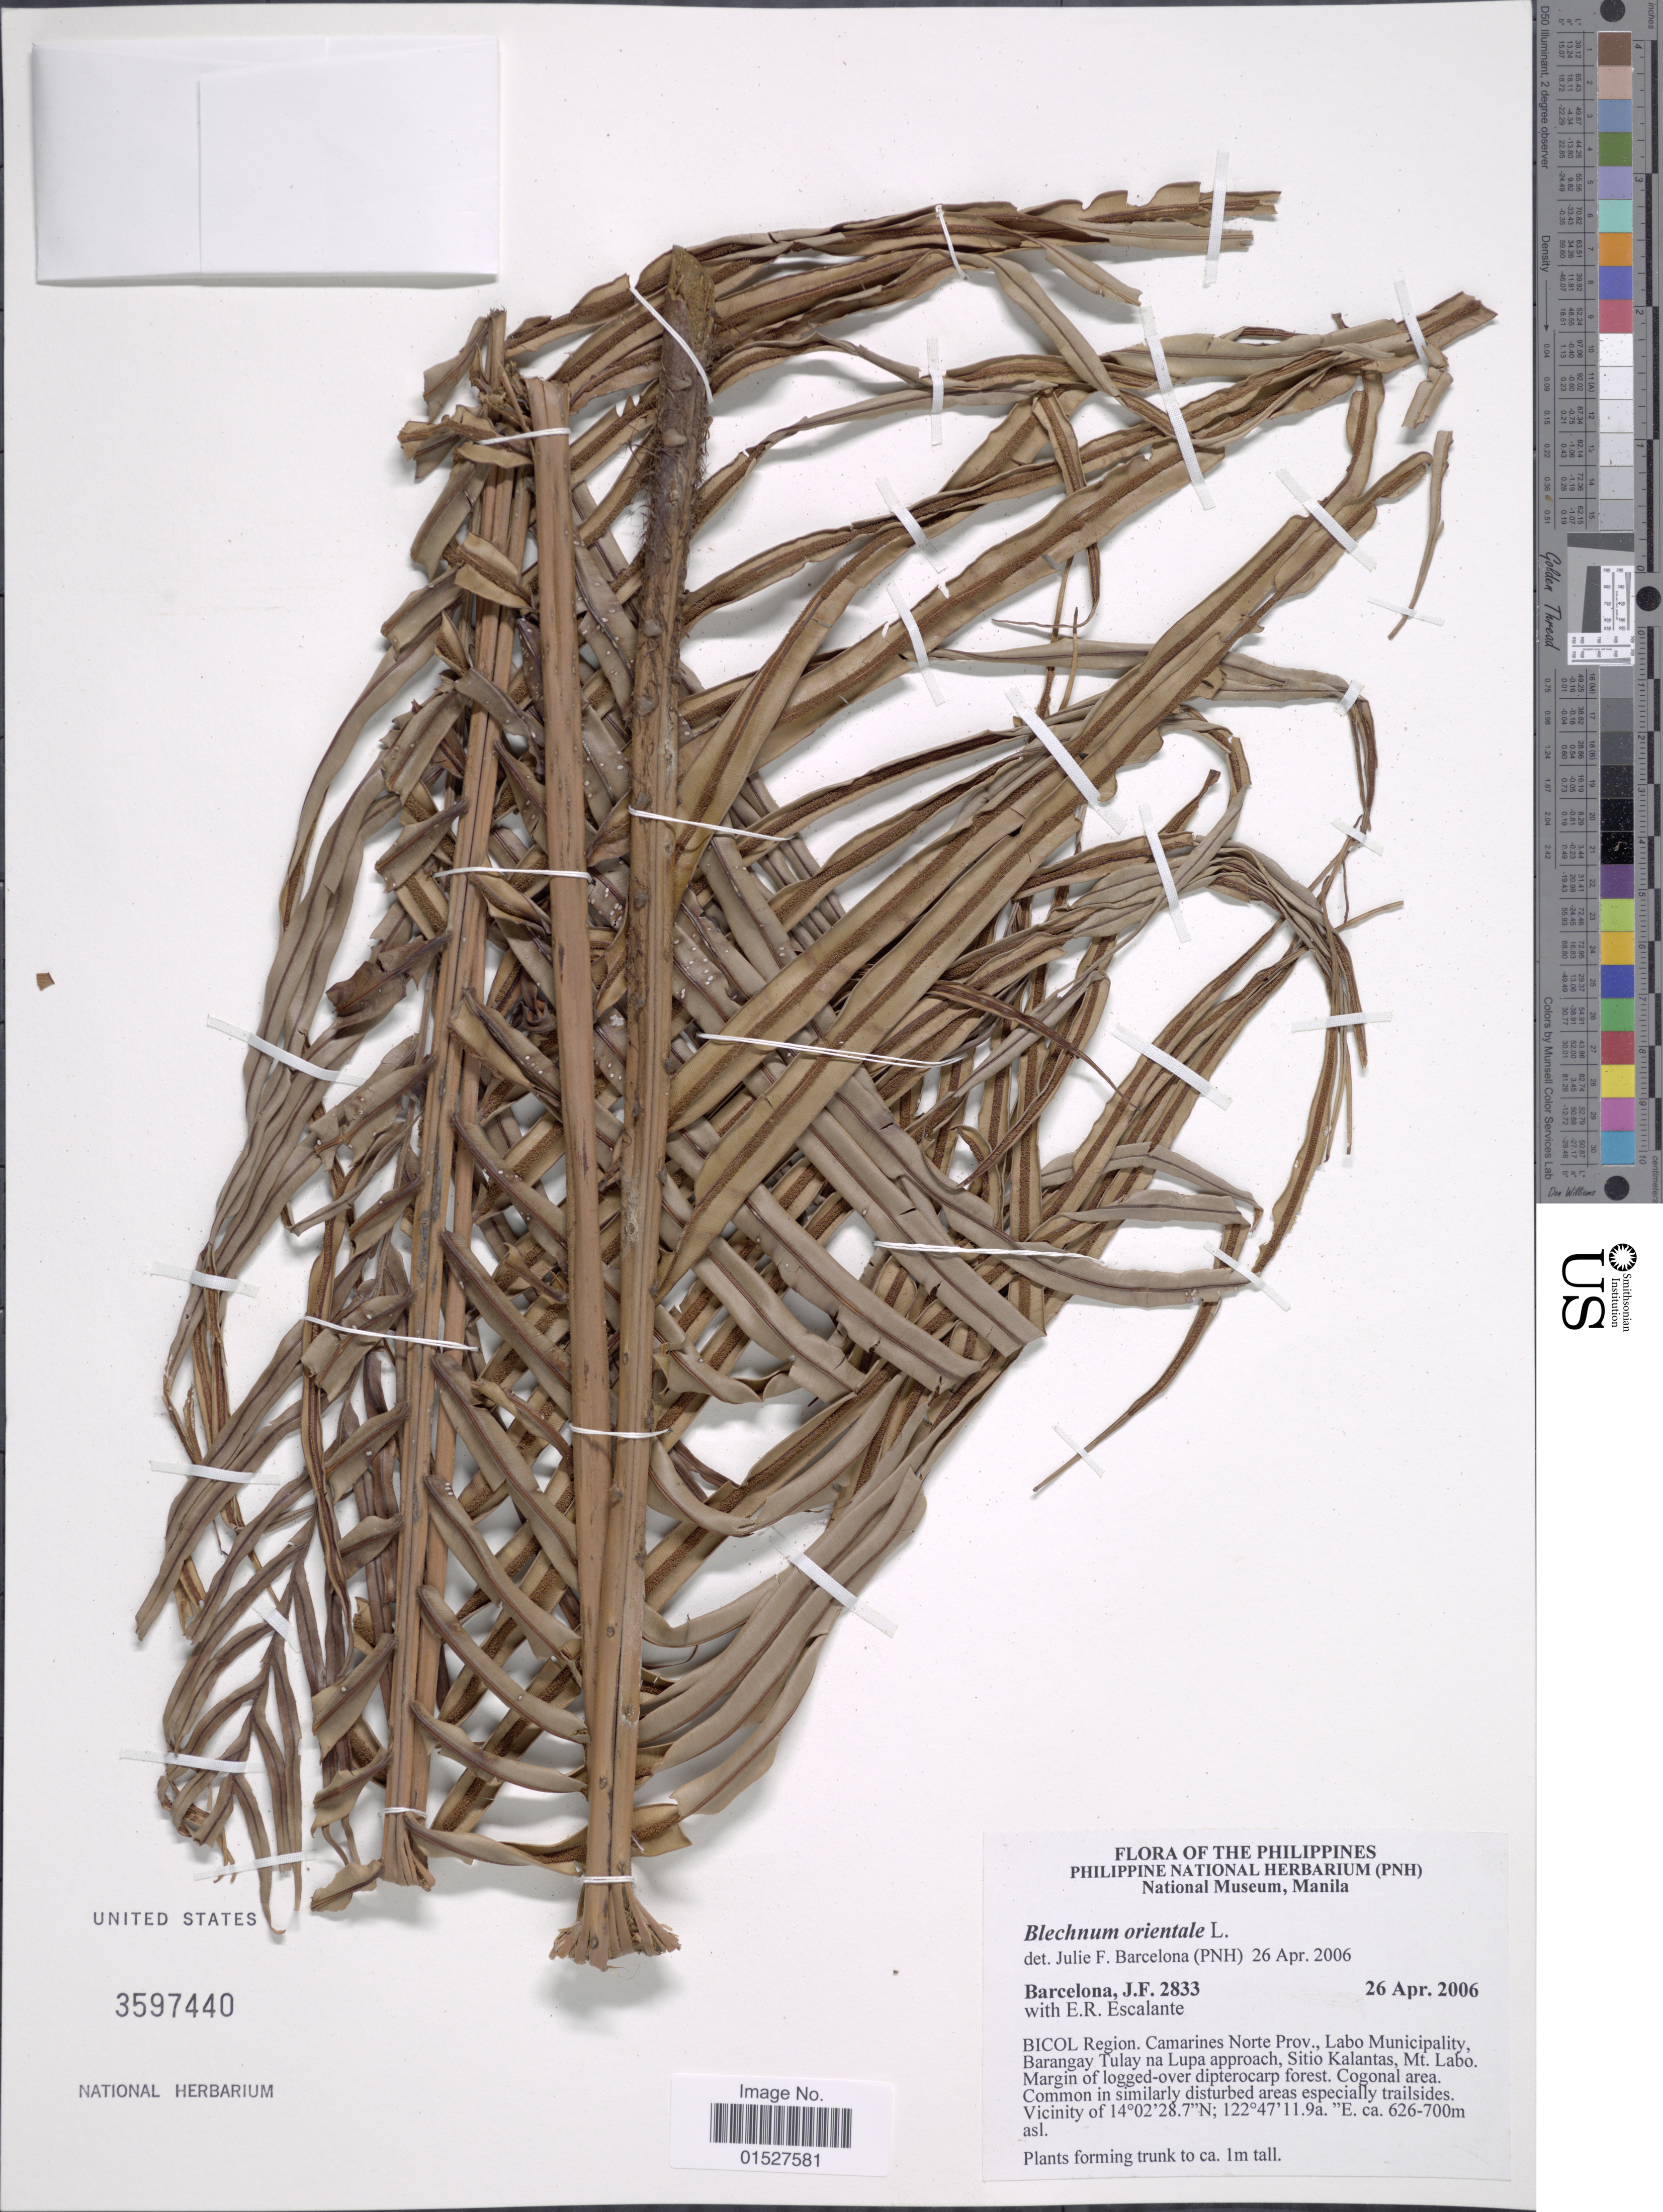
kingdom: Plantae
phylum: Tracheophyta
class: Polypodiopsida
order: Polypodiales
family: Blechnaceae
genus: Blechnum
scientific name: Blechnum orientale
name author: L.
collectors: J. F. Barcelona & E. Escalante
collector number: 2833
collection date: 2006-04-26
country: Philippines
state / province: Bicol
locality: Bicol Region. Camarines Norte Prov., Labo Municipality, Barangay Tulay na Lupa approach, Sitio Kalantas, Mt. Labo.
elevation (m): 626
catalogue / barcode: US 3597440